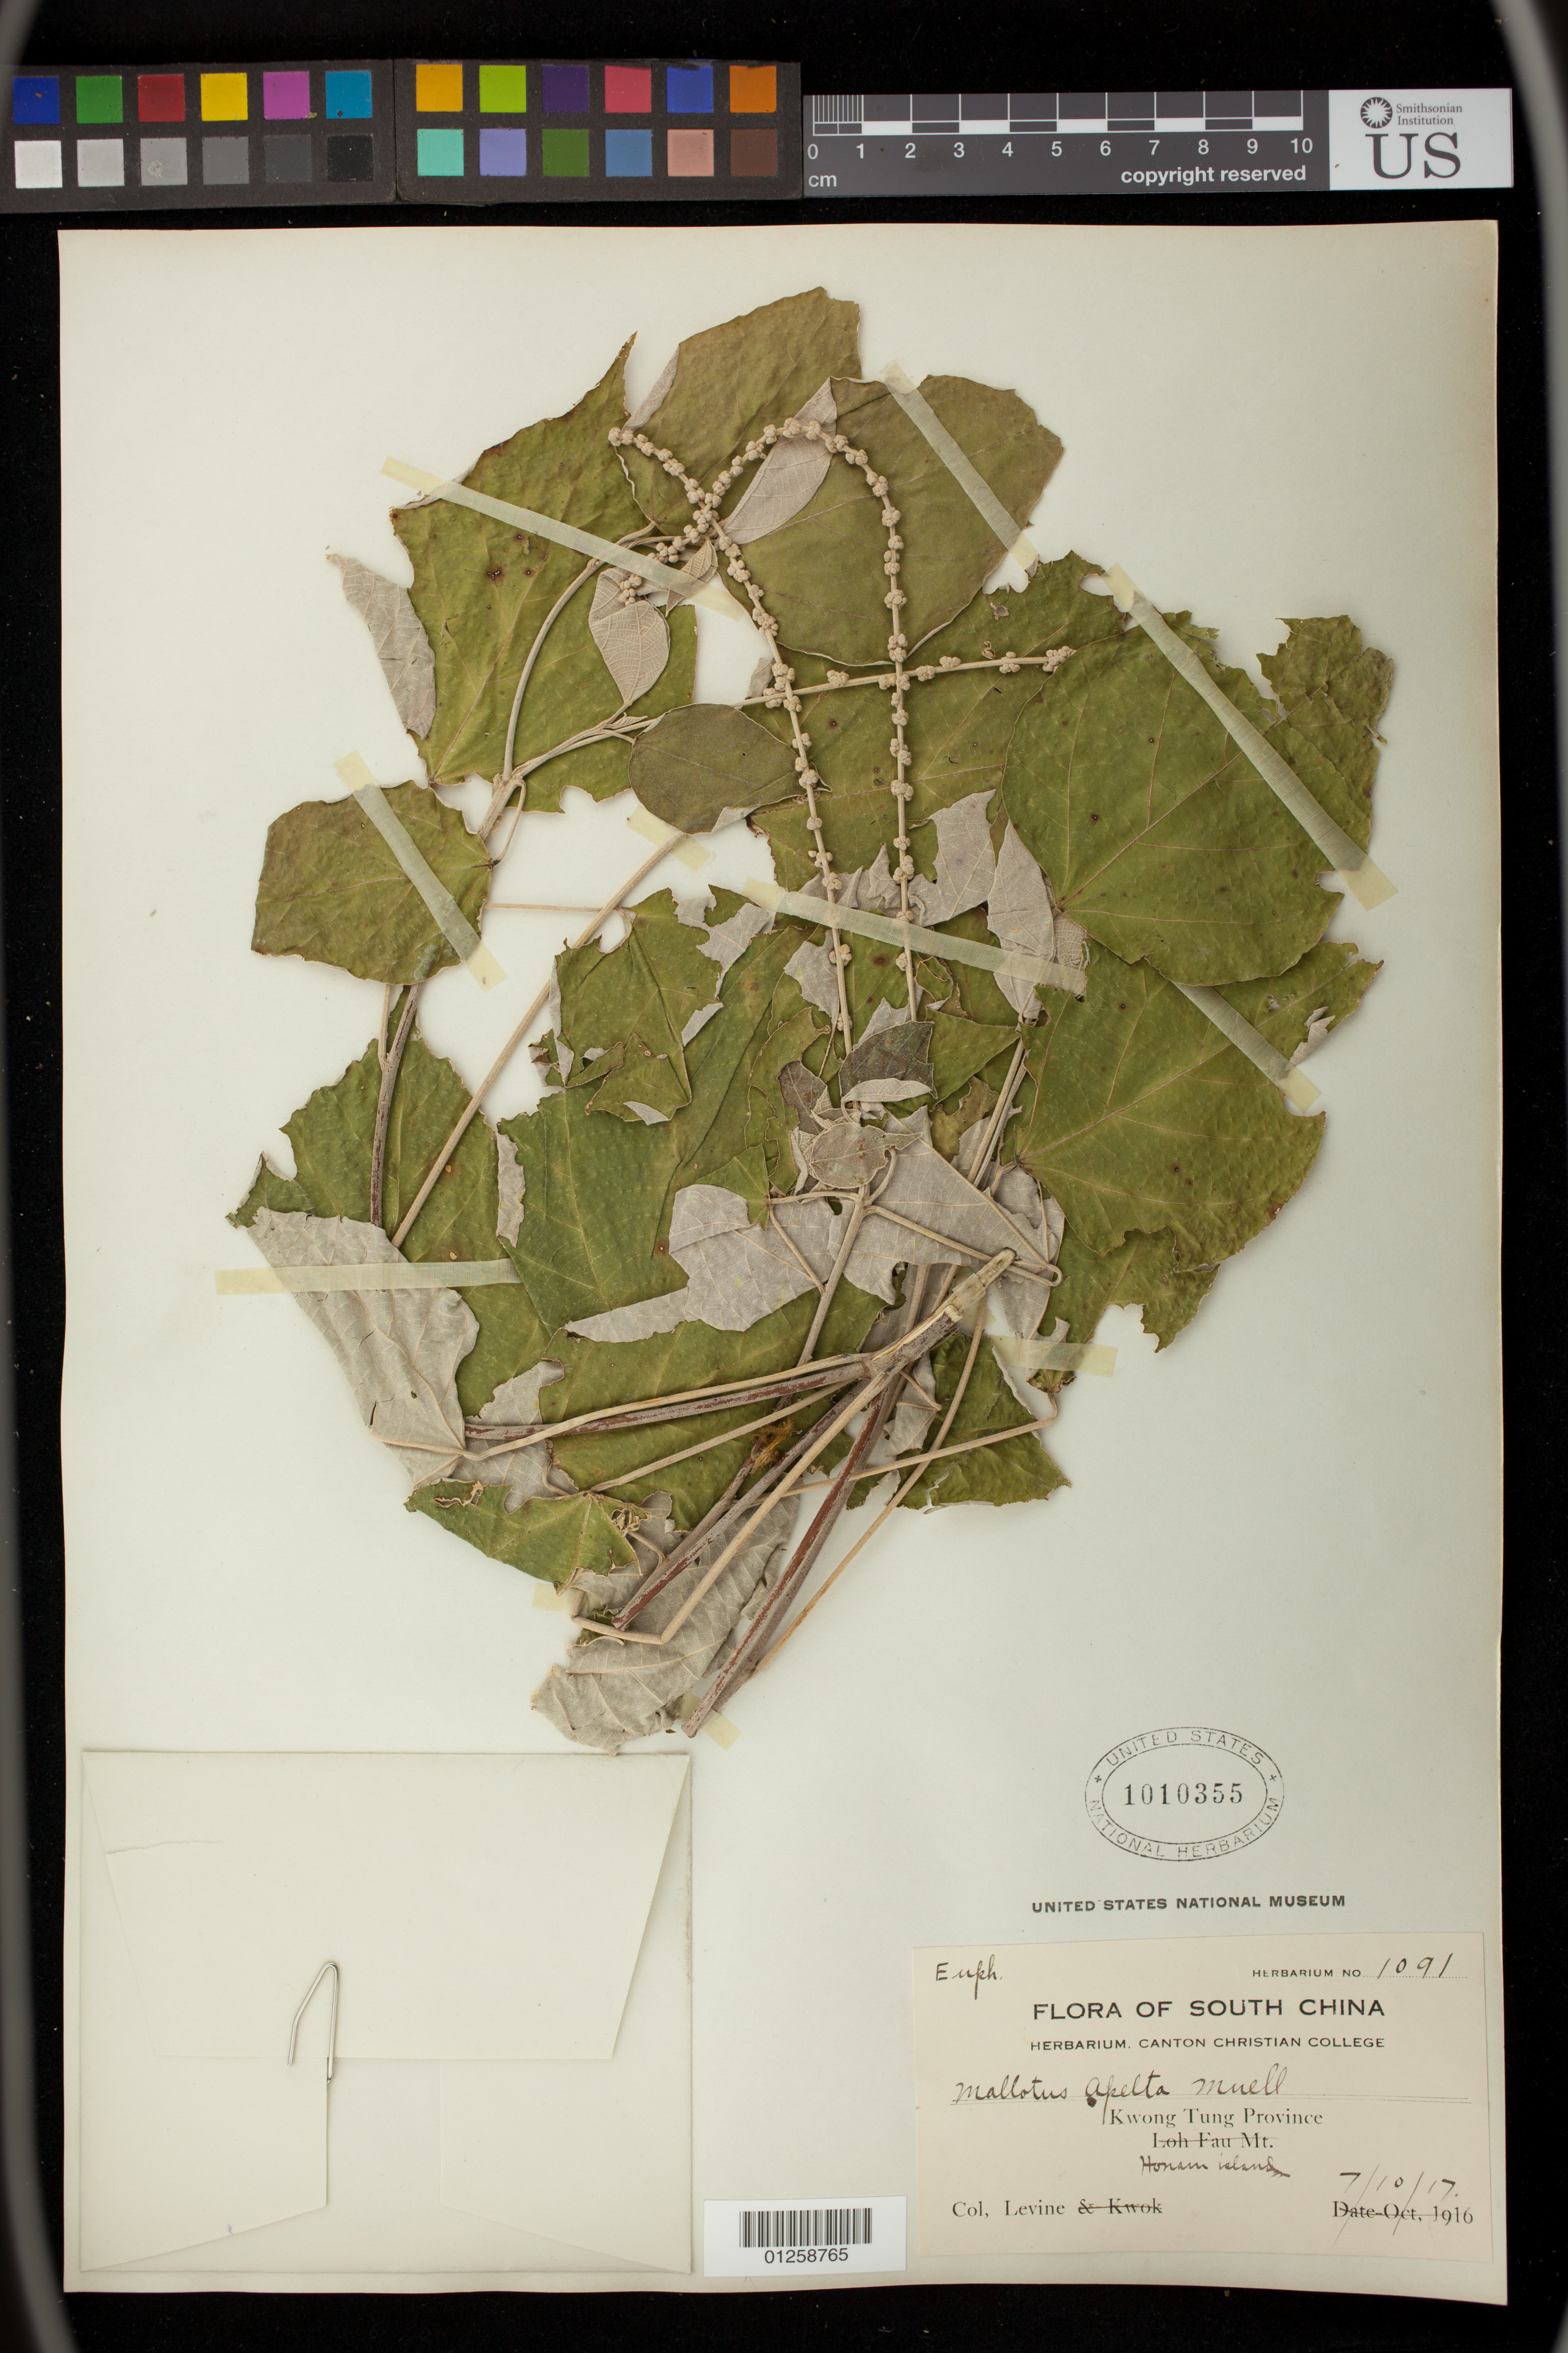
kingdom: Plantae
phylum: Tracheophyta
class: Magnoliopsida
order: Malpighiales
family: Euphorbiaceae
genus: Mallotus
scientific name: Mallotus apelta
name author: (Lour.) Müll. Arg.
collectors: C. O. Levine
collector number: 1091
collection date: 1917-10-07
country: China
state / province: Guangdong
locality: Honam island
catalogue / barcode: US 1010355